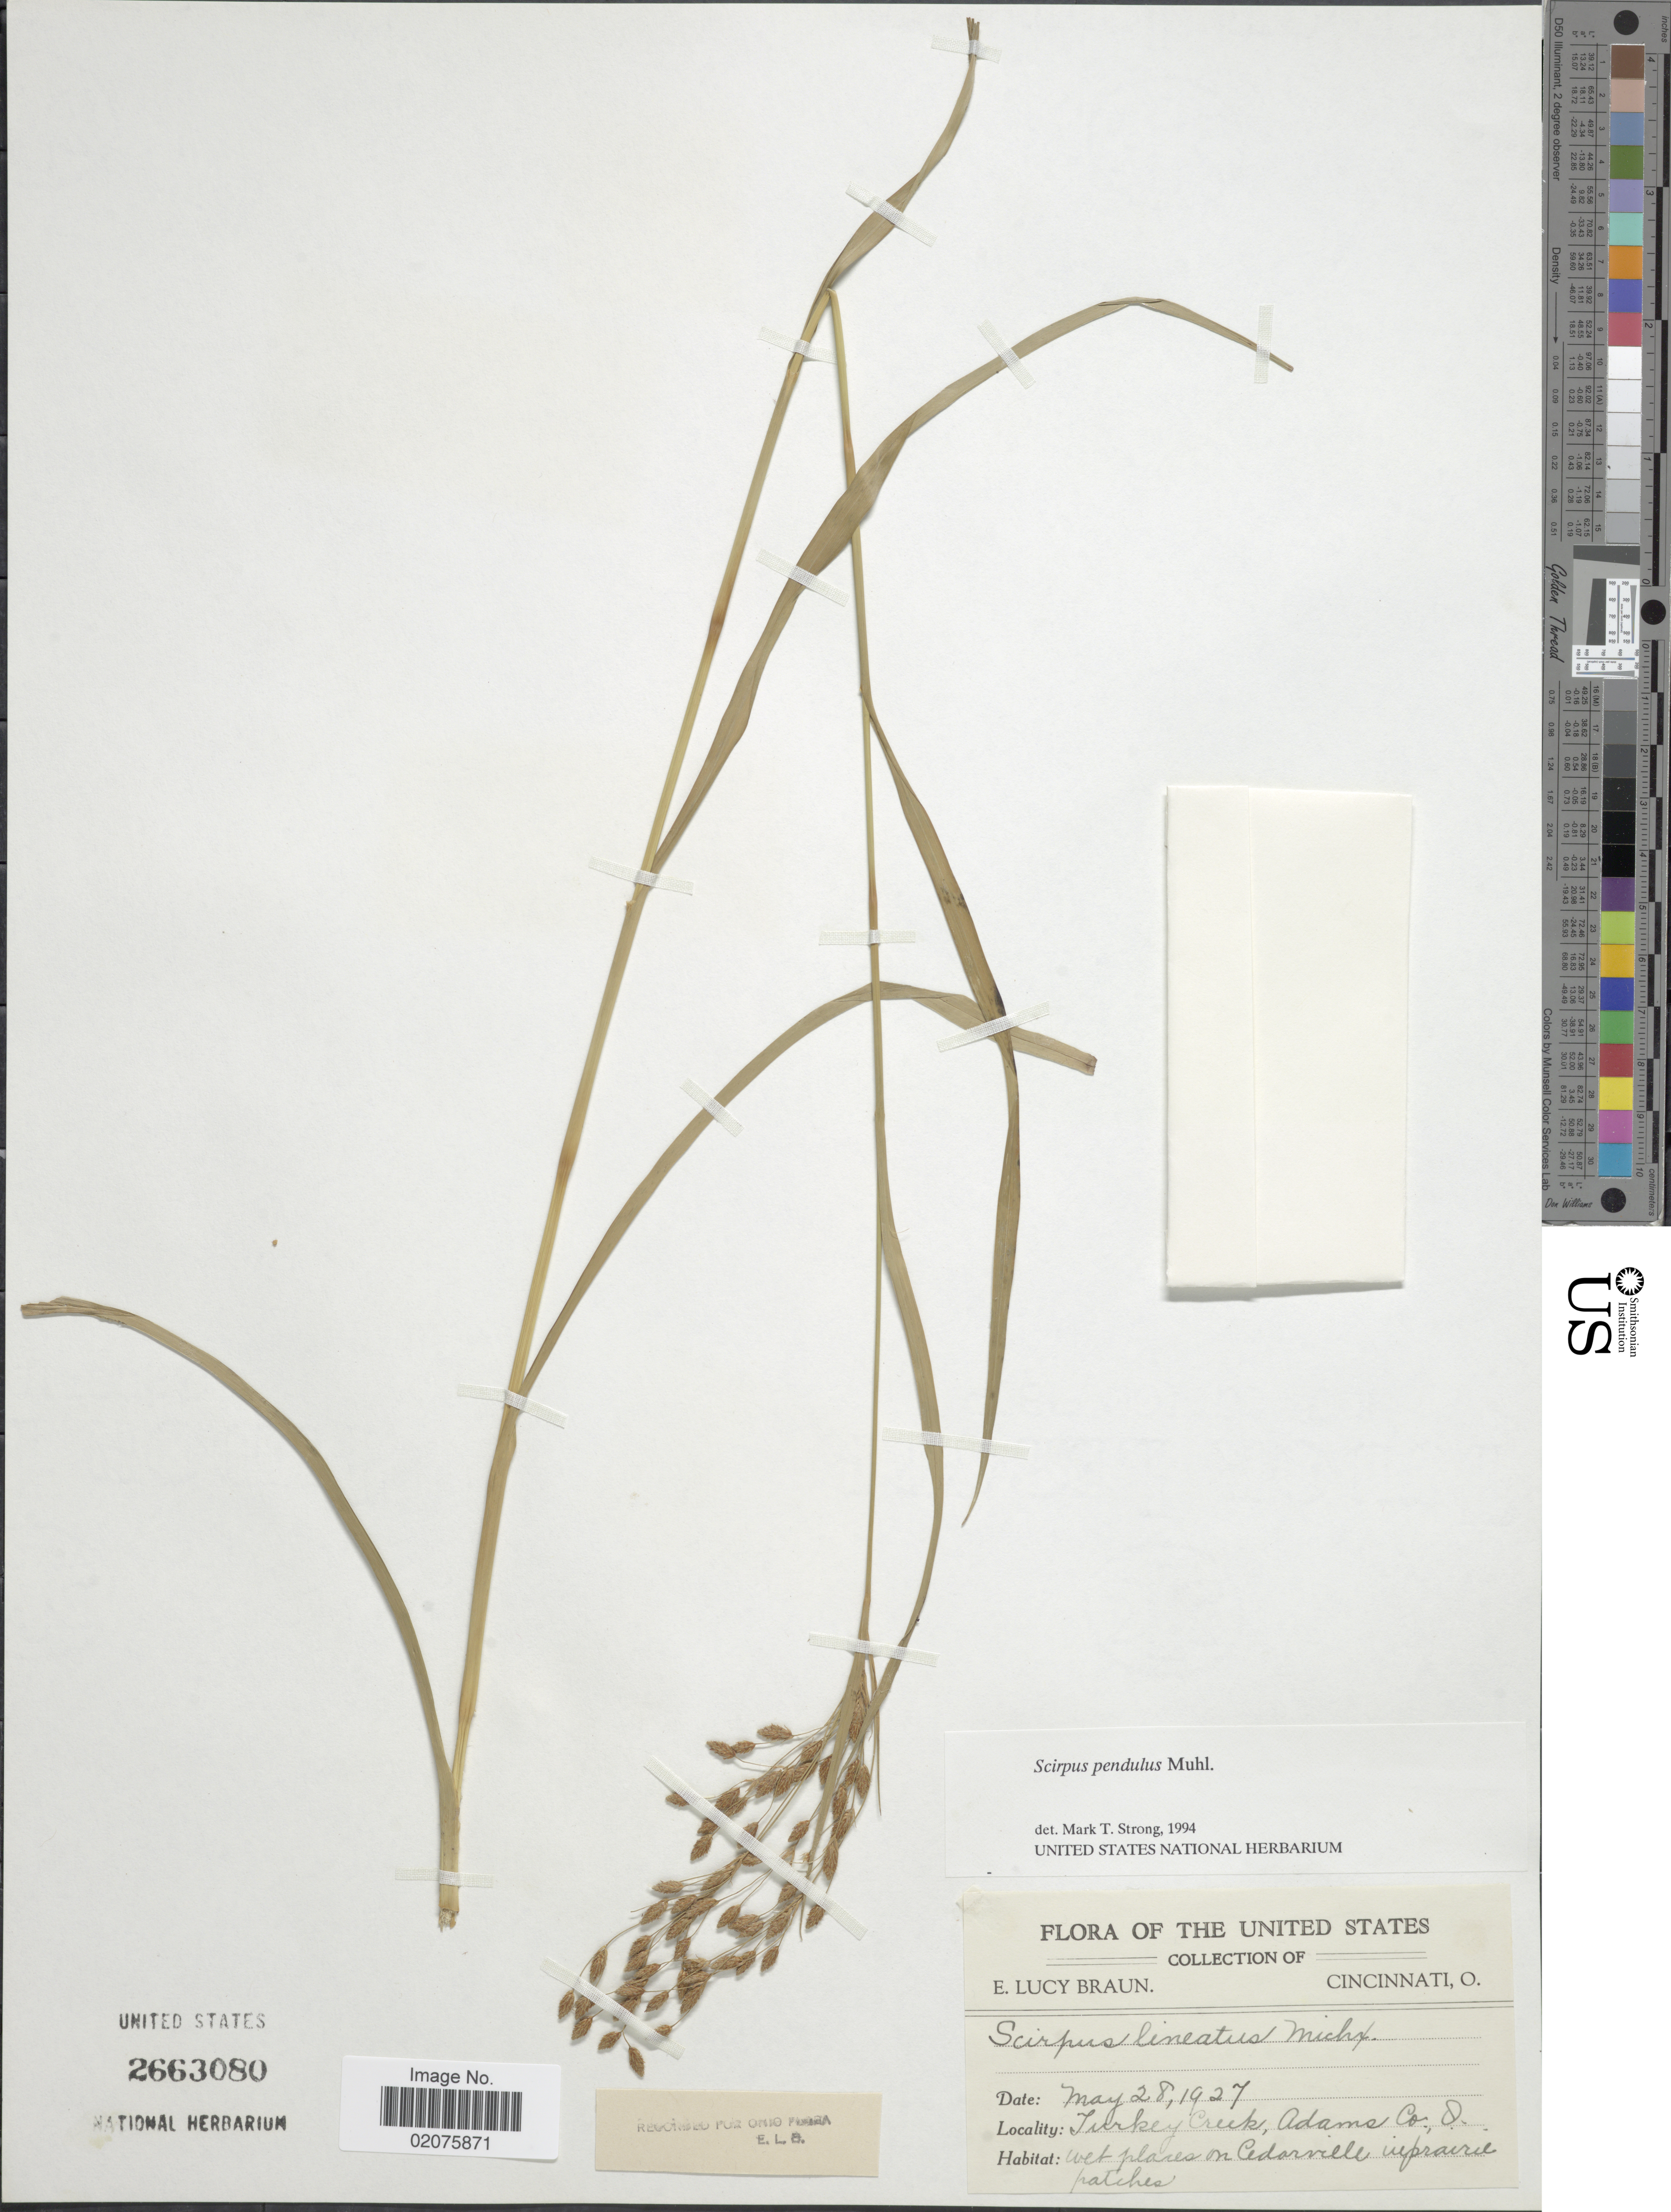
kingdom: Plantae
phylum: Tracheophyta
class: Liliopsida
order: Poales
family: Cyperaceae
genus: Scirpus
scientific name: Scirpus pendulus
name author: Muhl.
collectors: E. L. Braun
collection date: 1927-05-28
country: United States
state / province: Ohio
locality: Turkey Creek, Adams Co., O.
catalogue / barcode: US 2663080